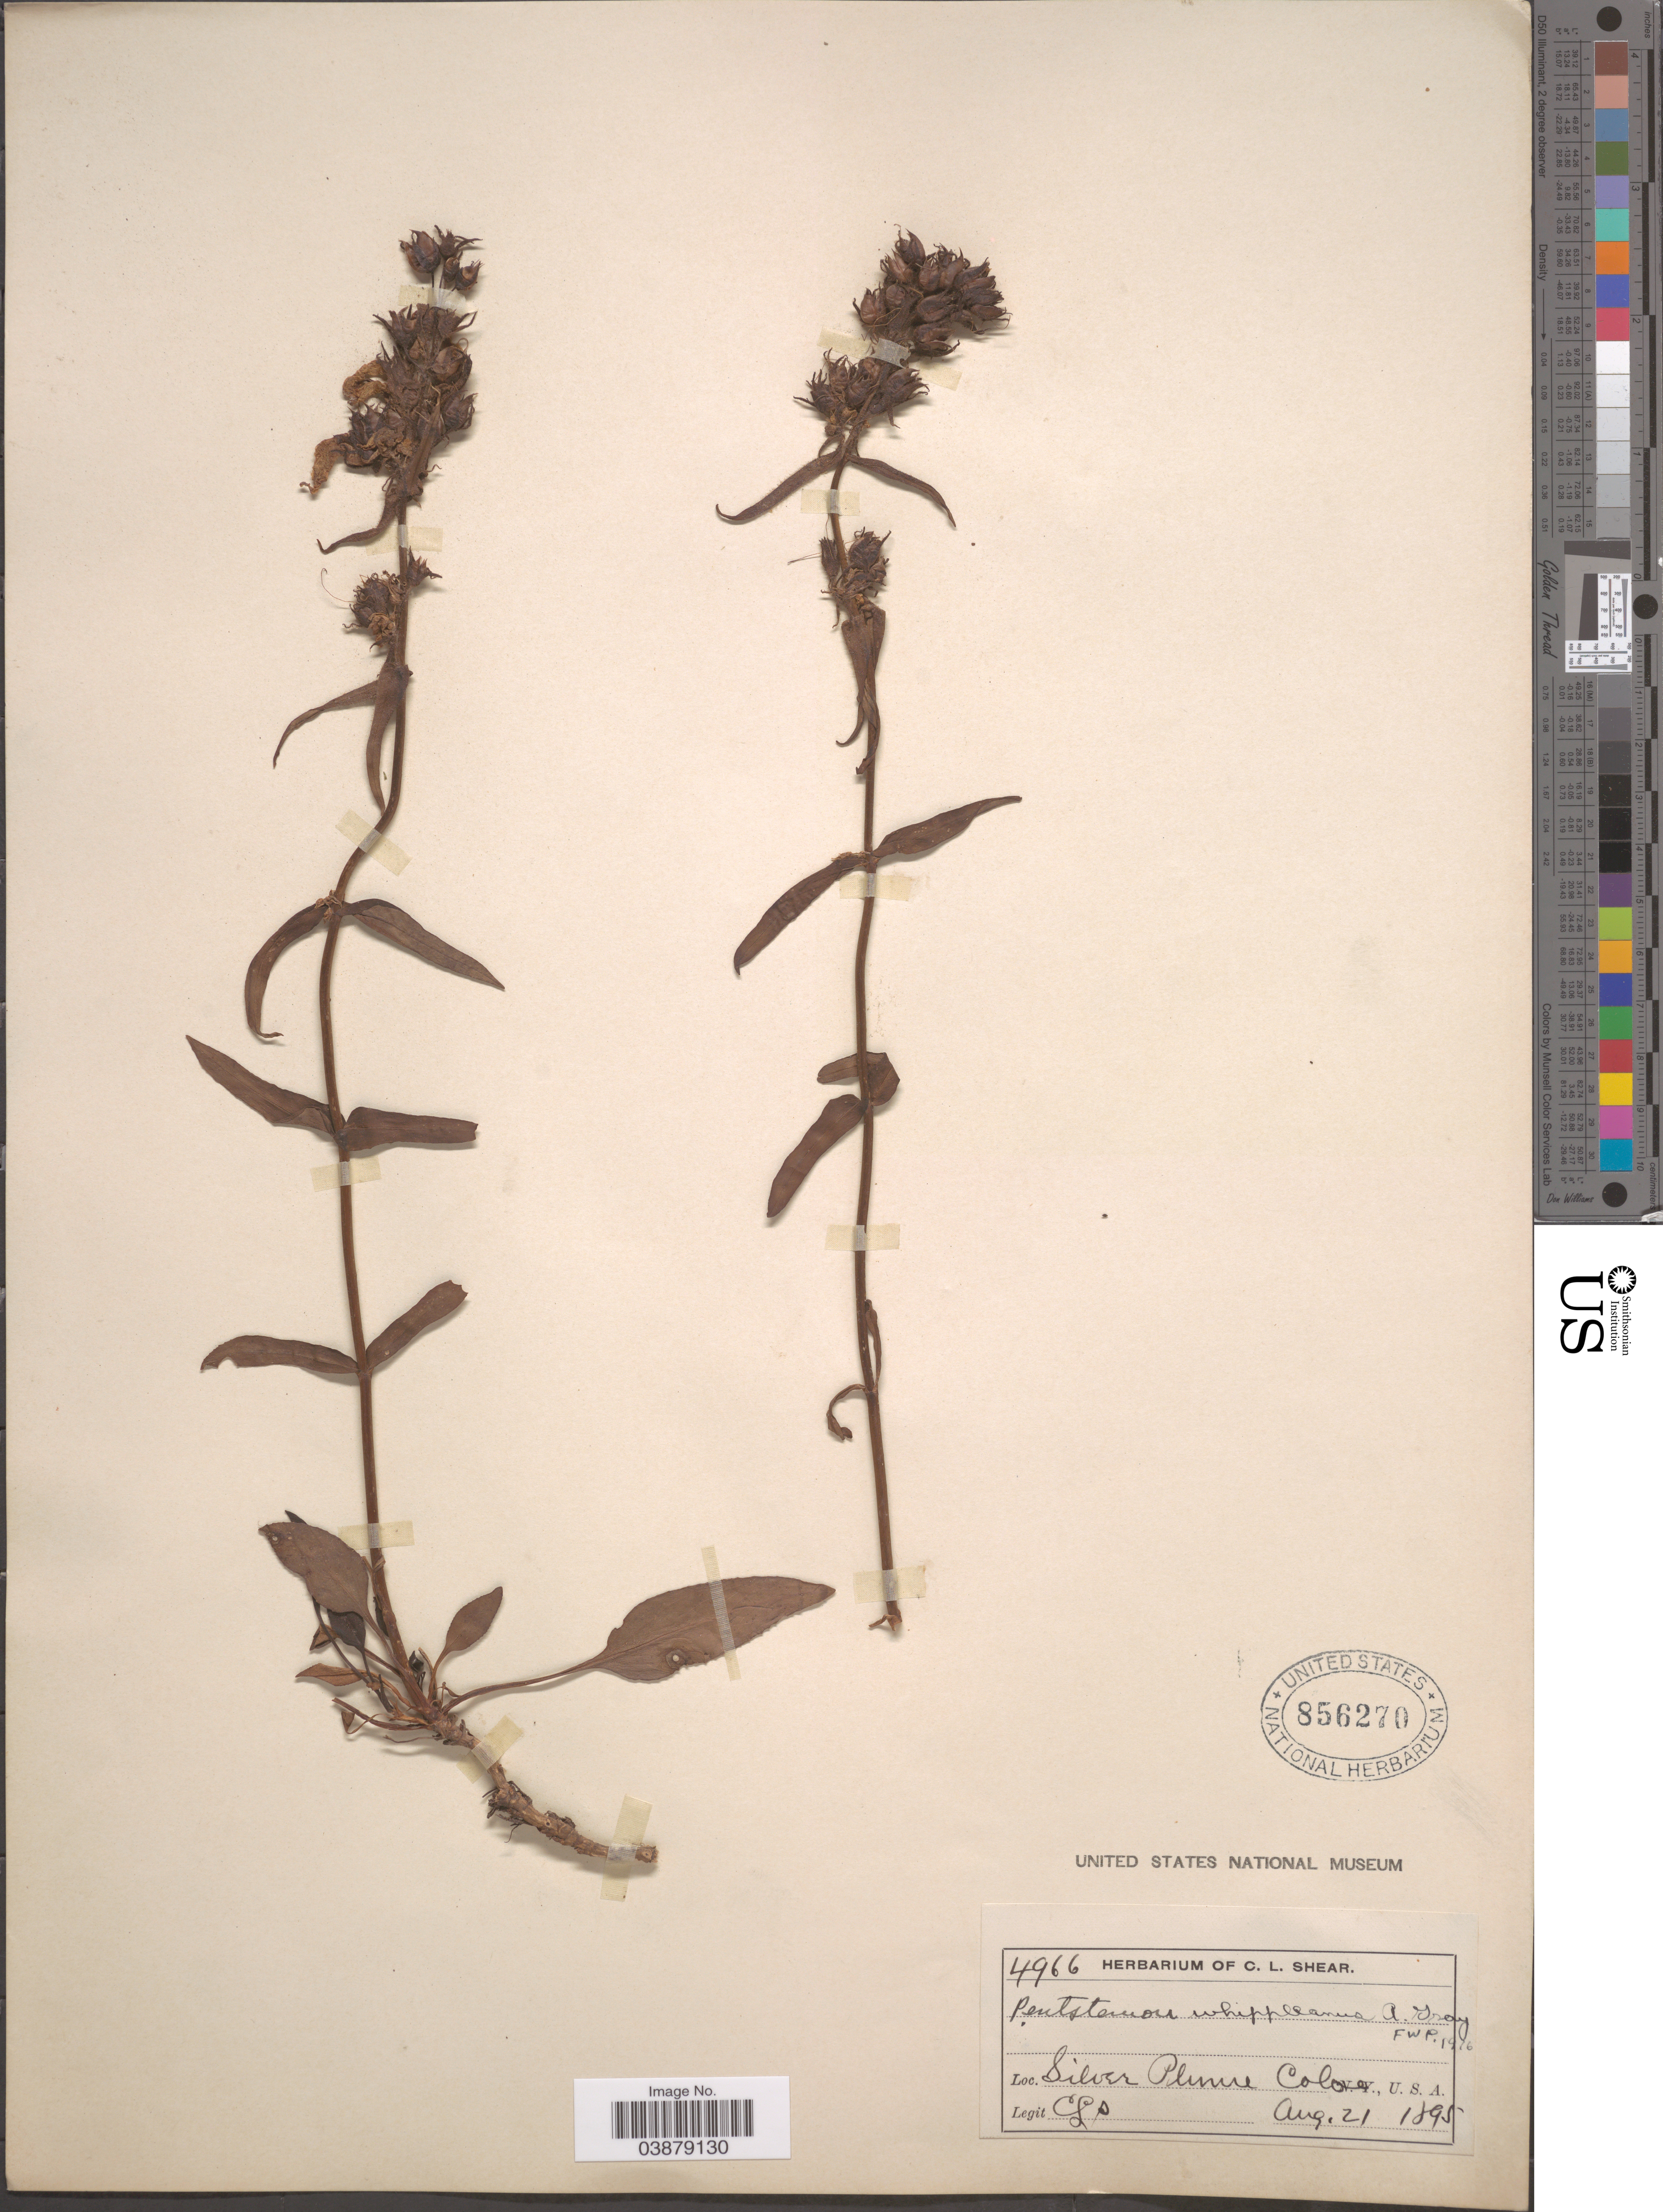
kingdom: Plantae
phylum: Tracheophyta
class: Magnoliopsida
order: Lamiales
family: Plantaginaceae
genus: Penstemon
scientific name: Penstemon whippleanus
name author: A. Gray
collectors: C. L. Shear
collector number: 4966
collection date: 1895-08-21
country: United States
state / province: Colorado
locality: Silver Plume.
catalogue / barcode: US 856270